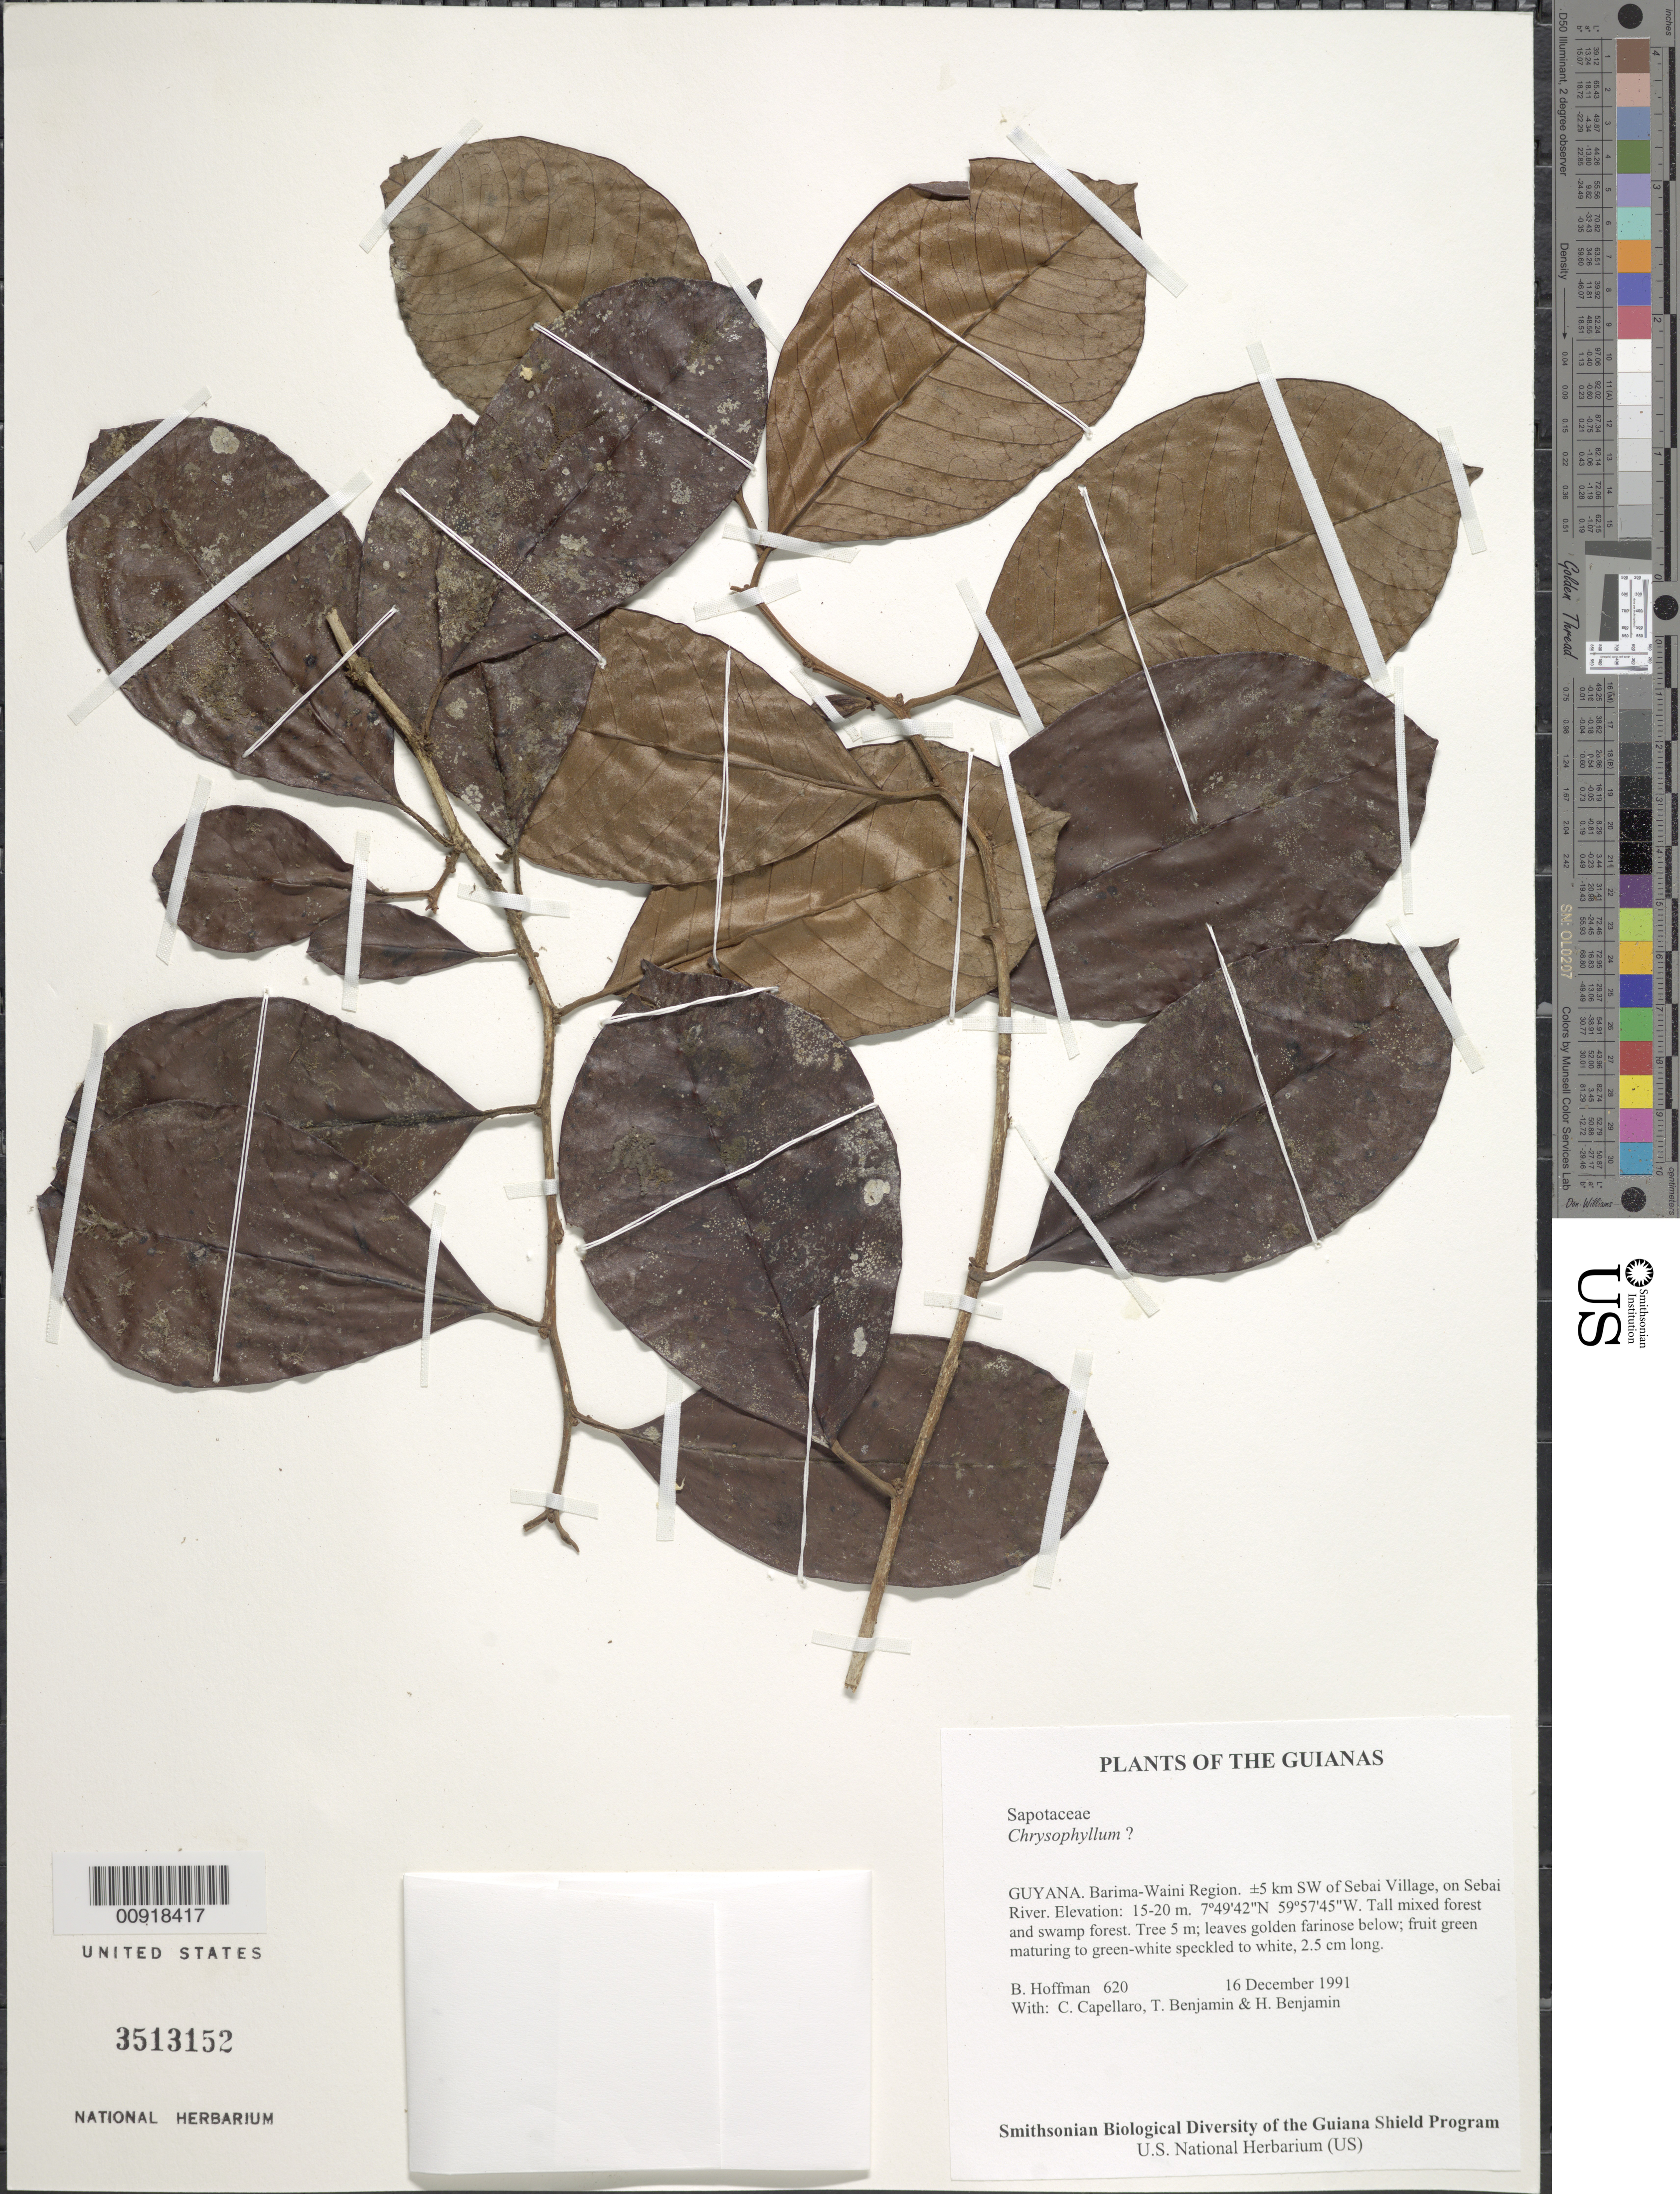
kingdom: Plantae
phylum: Tracheophyta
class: Magnoliopsida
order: Ericales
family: Sapotaceae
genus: Chrysophyllum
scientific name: Chrysophyllum sp.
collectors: B. Hoffman, C. Capellaro, T. Benjamin & H. Benjamin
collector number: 620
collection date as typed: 16 December 1991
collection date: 1991-12-16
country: Guyana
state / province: Barima-Waini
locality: ±5 km SW of Sebai Village, on Sebai River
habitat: Tall mixed forest and swamp forest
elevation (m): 15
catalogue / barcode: US 3513152